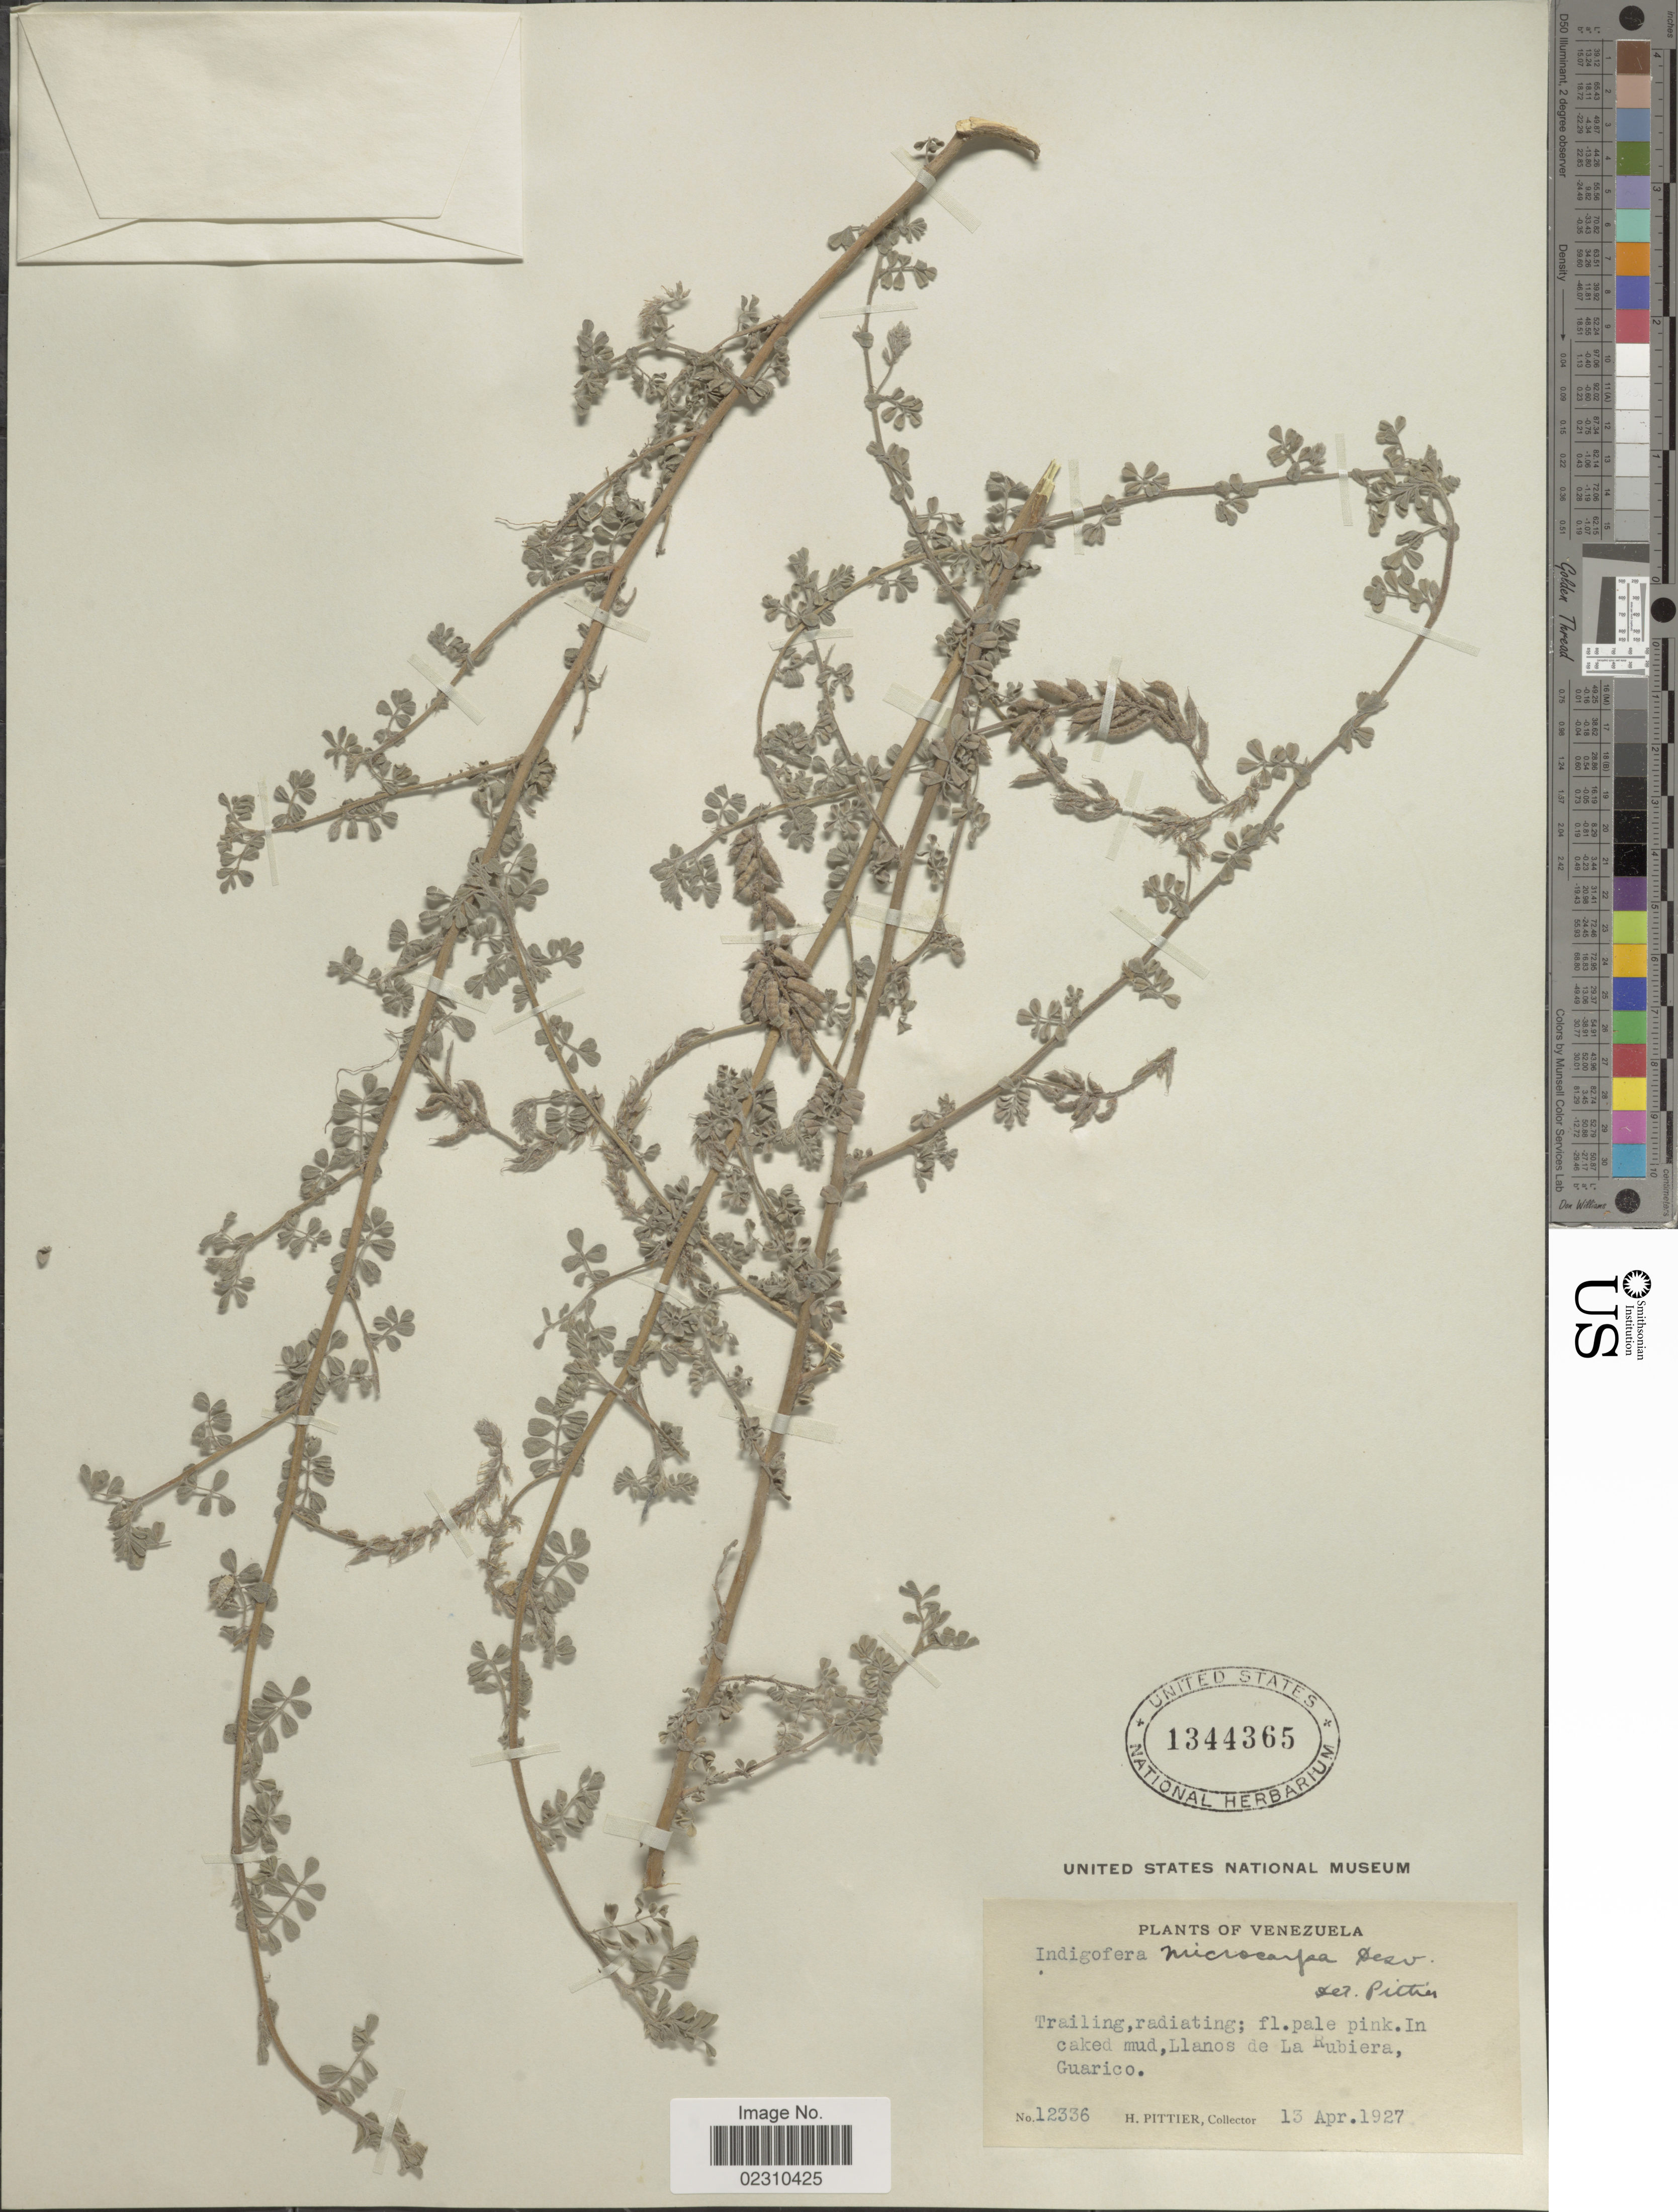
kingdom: Plantae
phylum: Tracheophyta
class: Magnoliopsida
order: Fabales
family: Fabaceae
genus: Indigofera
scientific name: Indigofera microcarpa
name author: Desv.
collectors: H. F. Pittier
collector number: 12336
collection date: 1927-04-13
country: Venezuela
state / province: Guárico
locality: In caked mud, Llanos de la Ribiera, Guarico.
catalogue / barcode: US 1344365